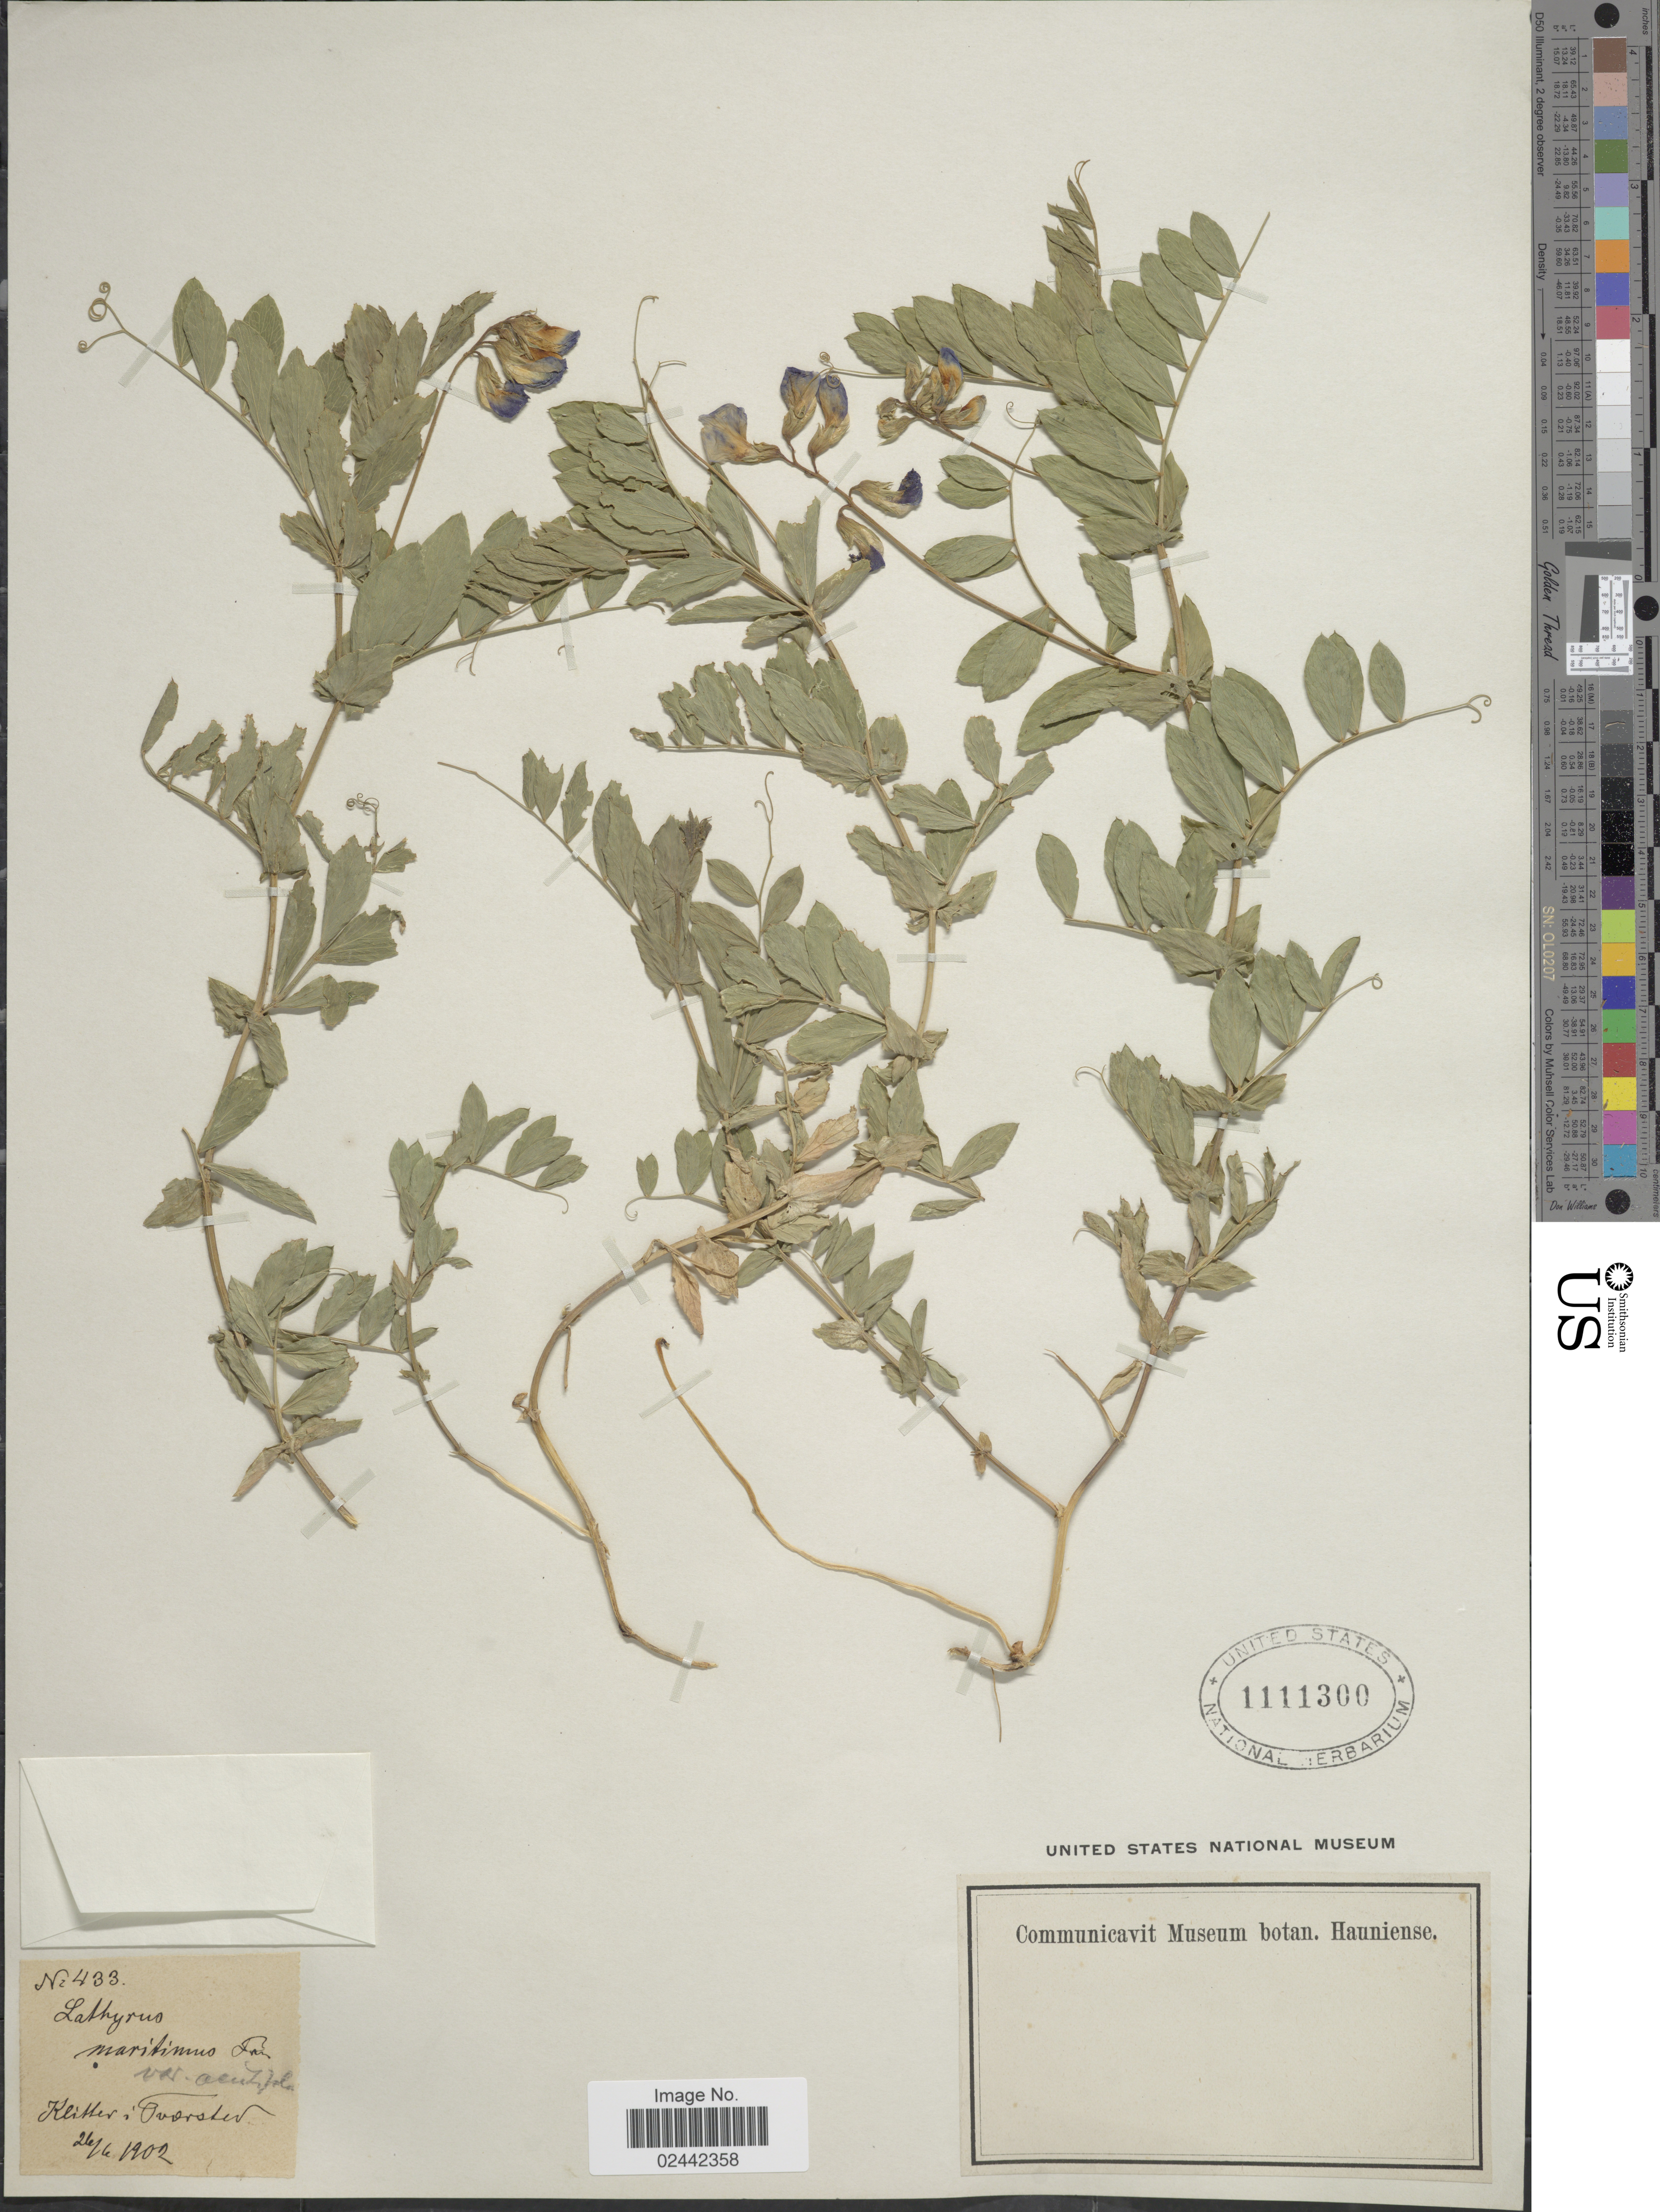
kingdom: Plantae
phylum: Tracheophyta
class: Magnoliopsida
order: Fabales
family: Fabaceae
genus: Lathyrus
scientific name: Lathyrus japonicus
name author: Willd.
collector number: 433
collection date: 1902-06-26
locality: Klitter, Tworster [interpreted].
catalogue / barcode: US 1111300